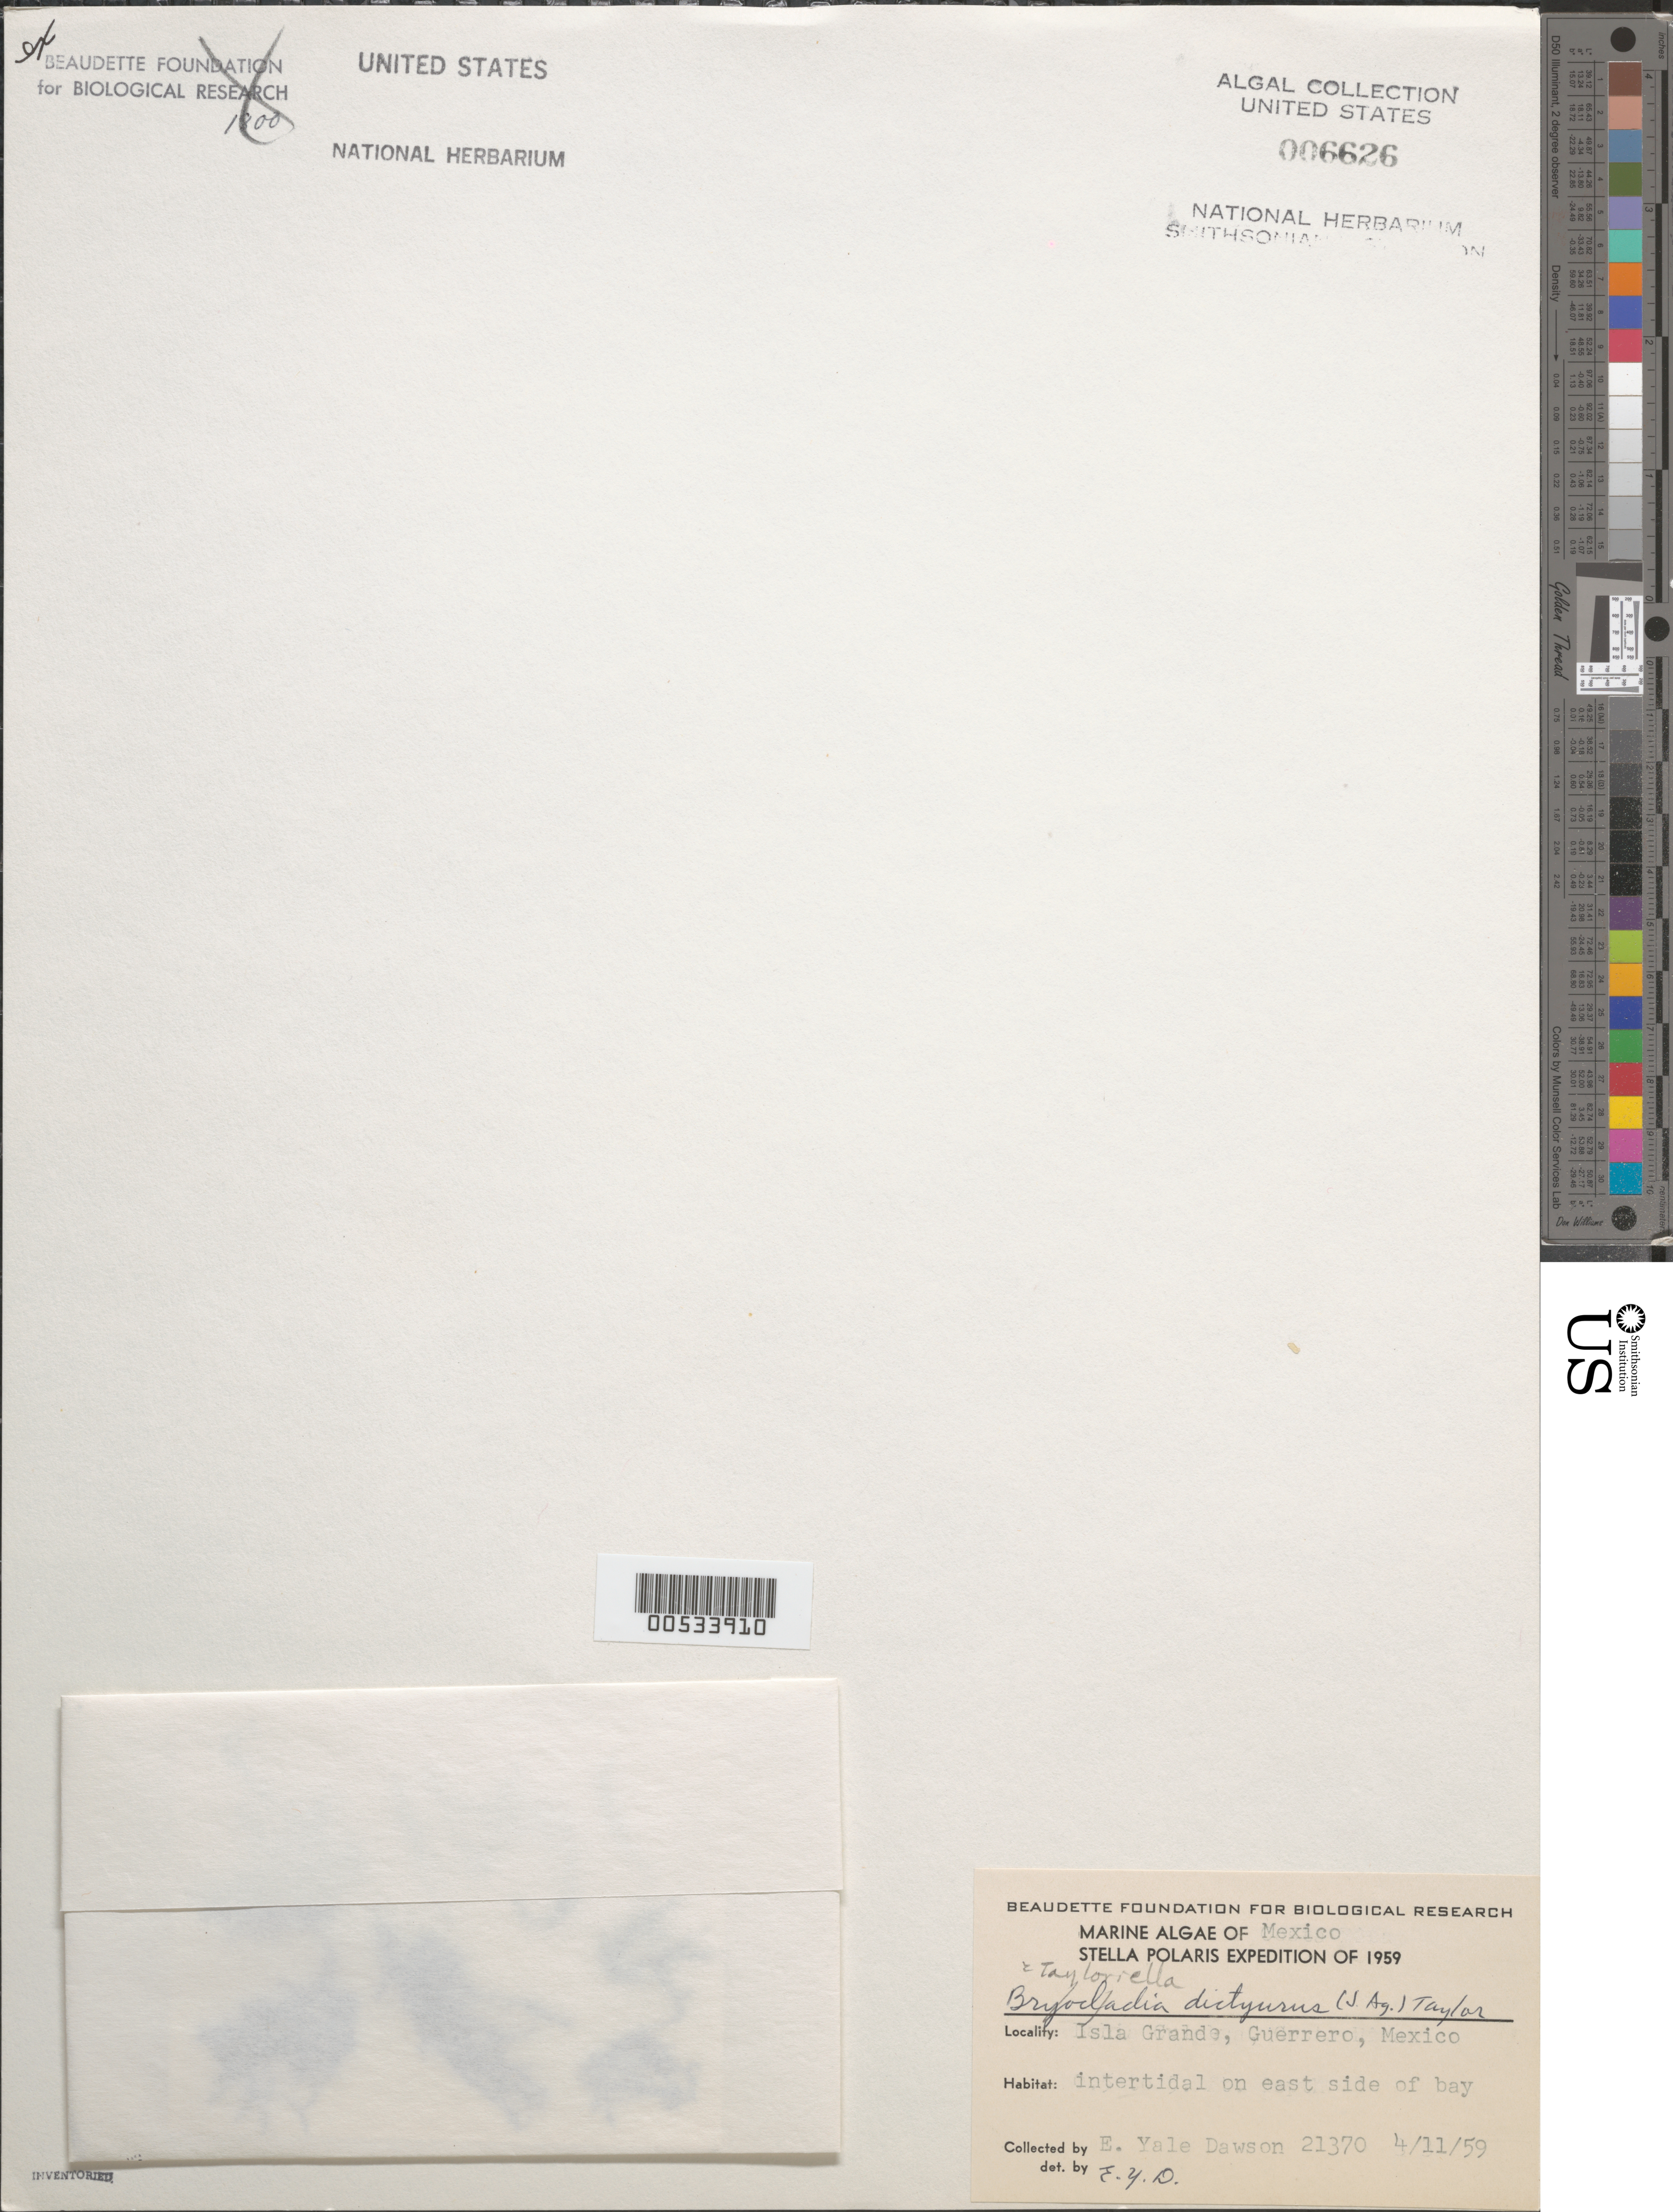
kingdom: Plantae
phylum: Rhodophyta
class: Florideophyceae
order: Ceramiales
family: Rhodomelaceae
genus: Tayloriella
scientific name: Tayloriella dictyurus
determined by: Dawson, E. Y.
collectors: E. Y. Dawson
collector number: EYD 21370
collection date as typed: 11 Apr 1959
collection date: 1959-04-11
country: Mexico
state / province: Guerrero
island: Isla Grande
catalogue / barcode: US 6626